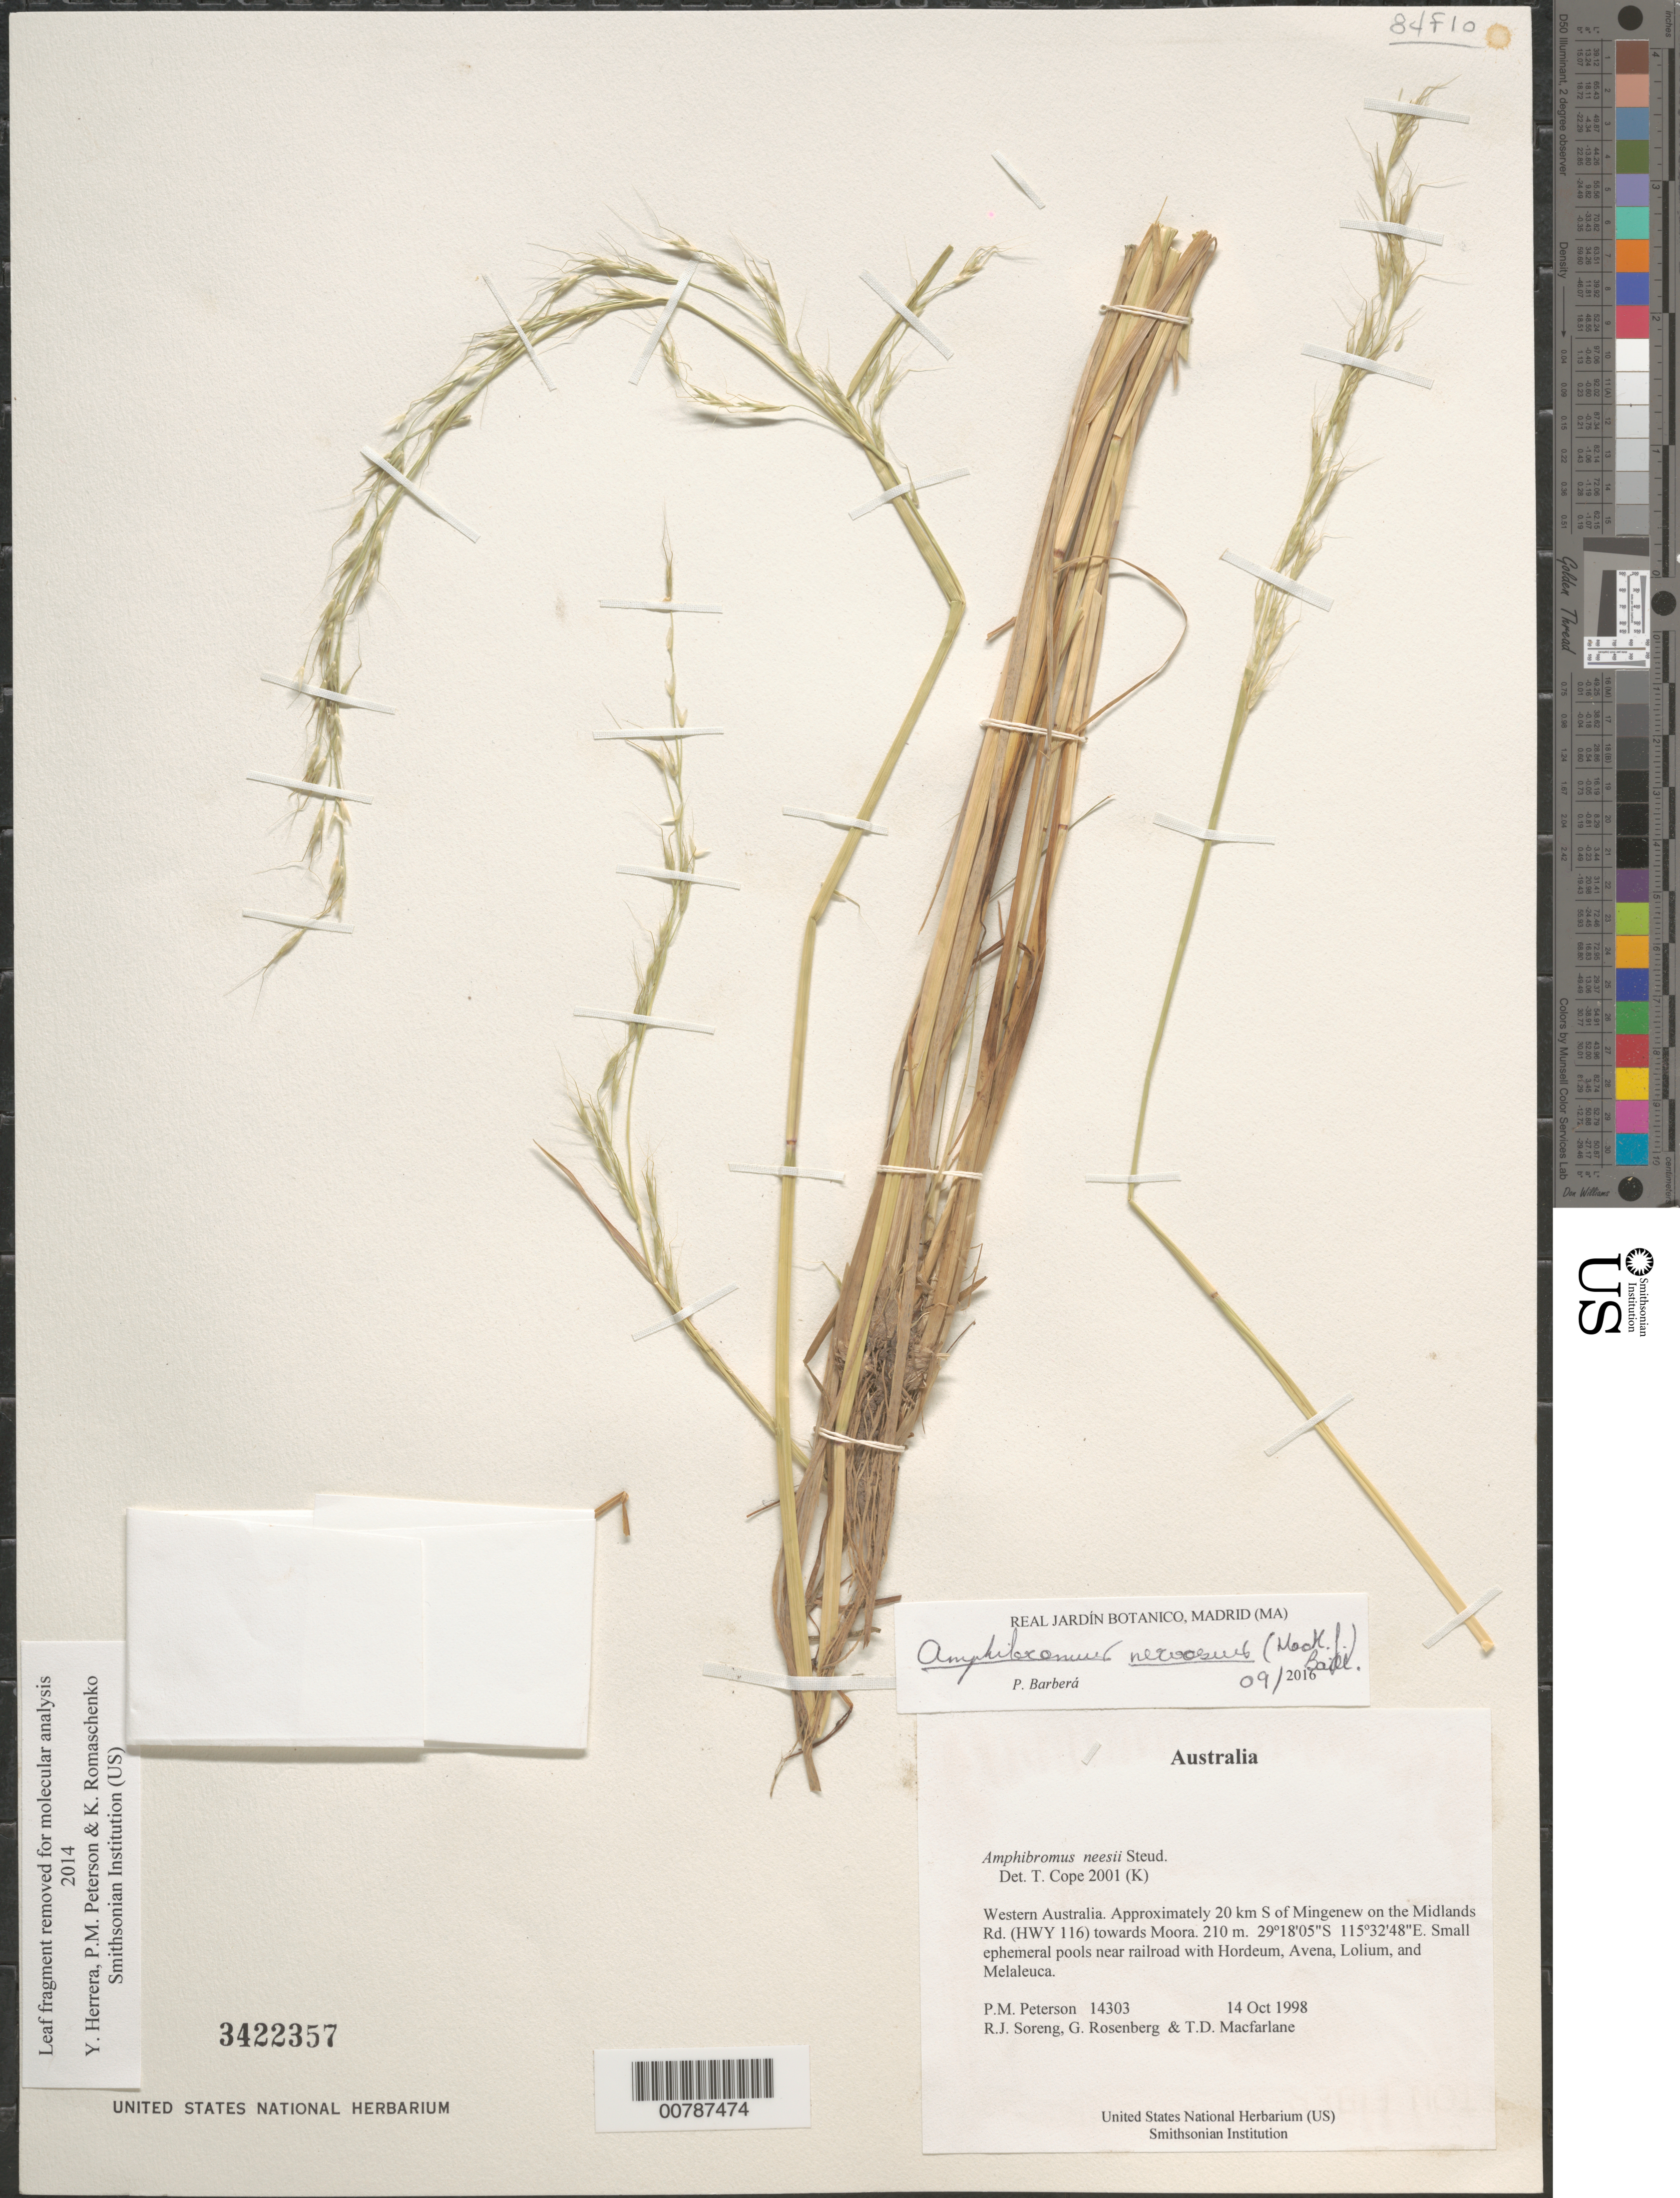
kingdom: Plantae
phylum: Tracheophyta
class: Liliopsida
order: Poales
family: Poaceae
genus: Amphibromus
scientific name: Amphibromus nervosus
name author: (Hook. f.) Baill.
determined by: Barberá, P.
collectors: P. M. Peterson, R. J. Soreng, G. Rosenberg & T. Macfarlane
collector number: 14303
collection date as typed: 14 Oct 1998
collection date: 1998-10-14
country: Australia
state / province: Western Australia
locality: Approximately 20 km S of Mingenew on the Midlands Rd. (HWY 116) towards Moora.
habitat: Small ephemeral pools near railroad with Hordeum, Avena, Lolium, and Melaleuca.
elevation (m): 210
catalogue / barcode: US 3422357